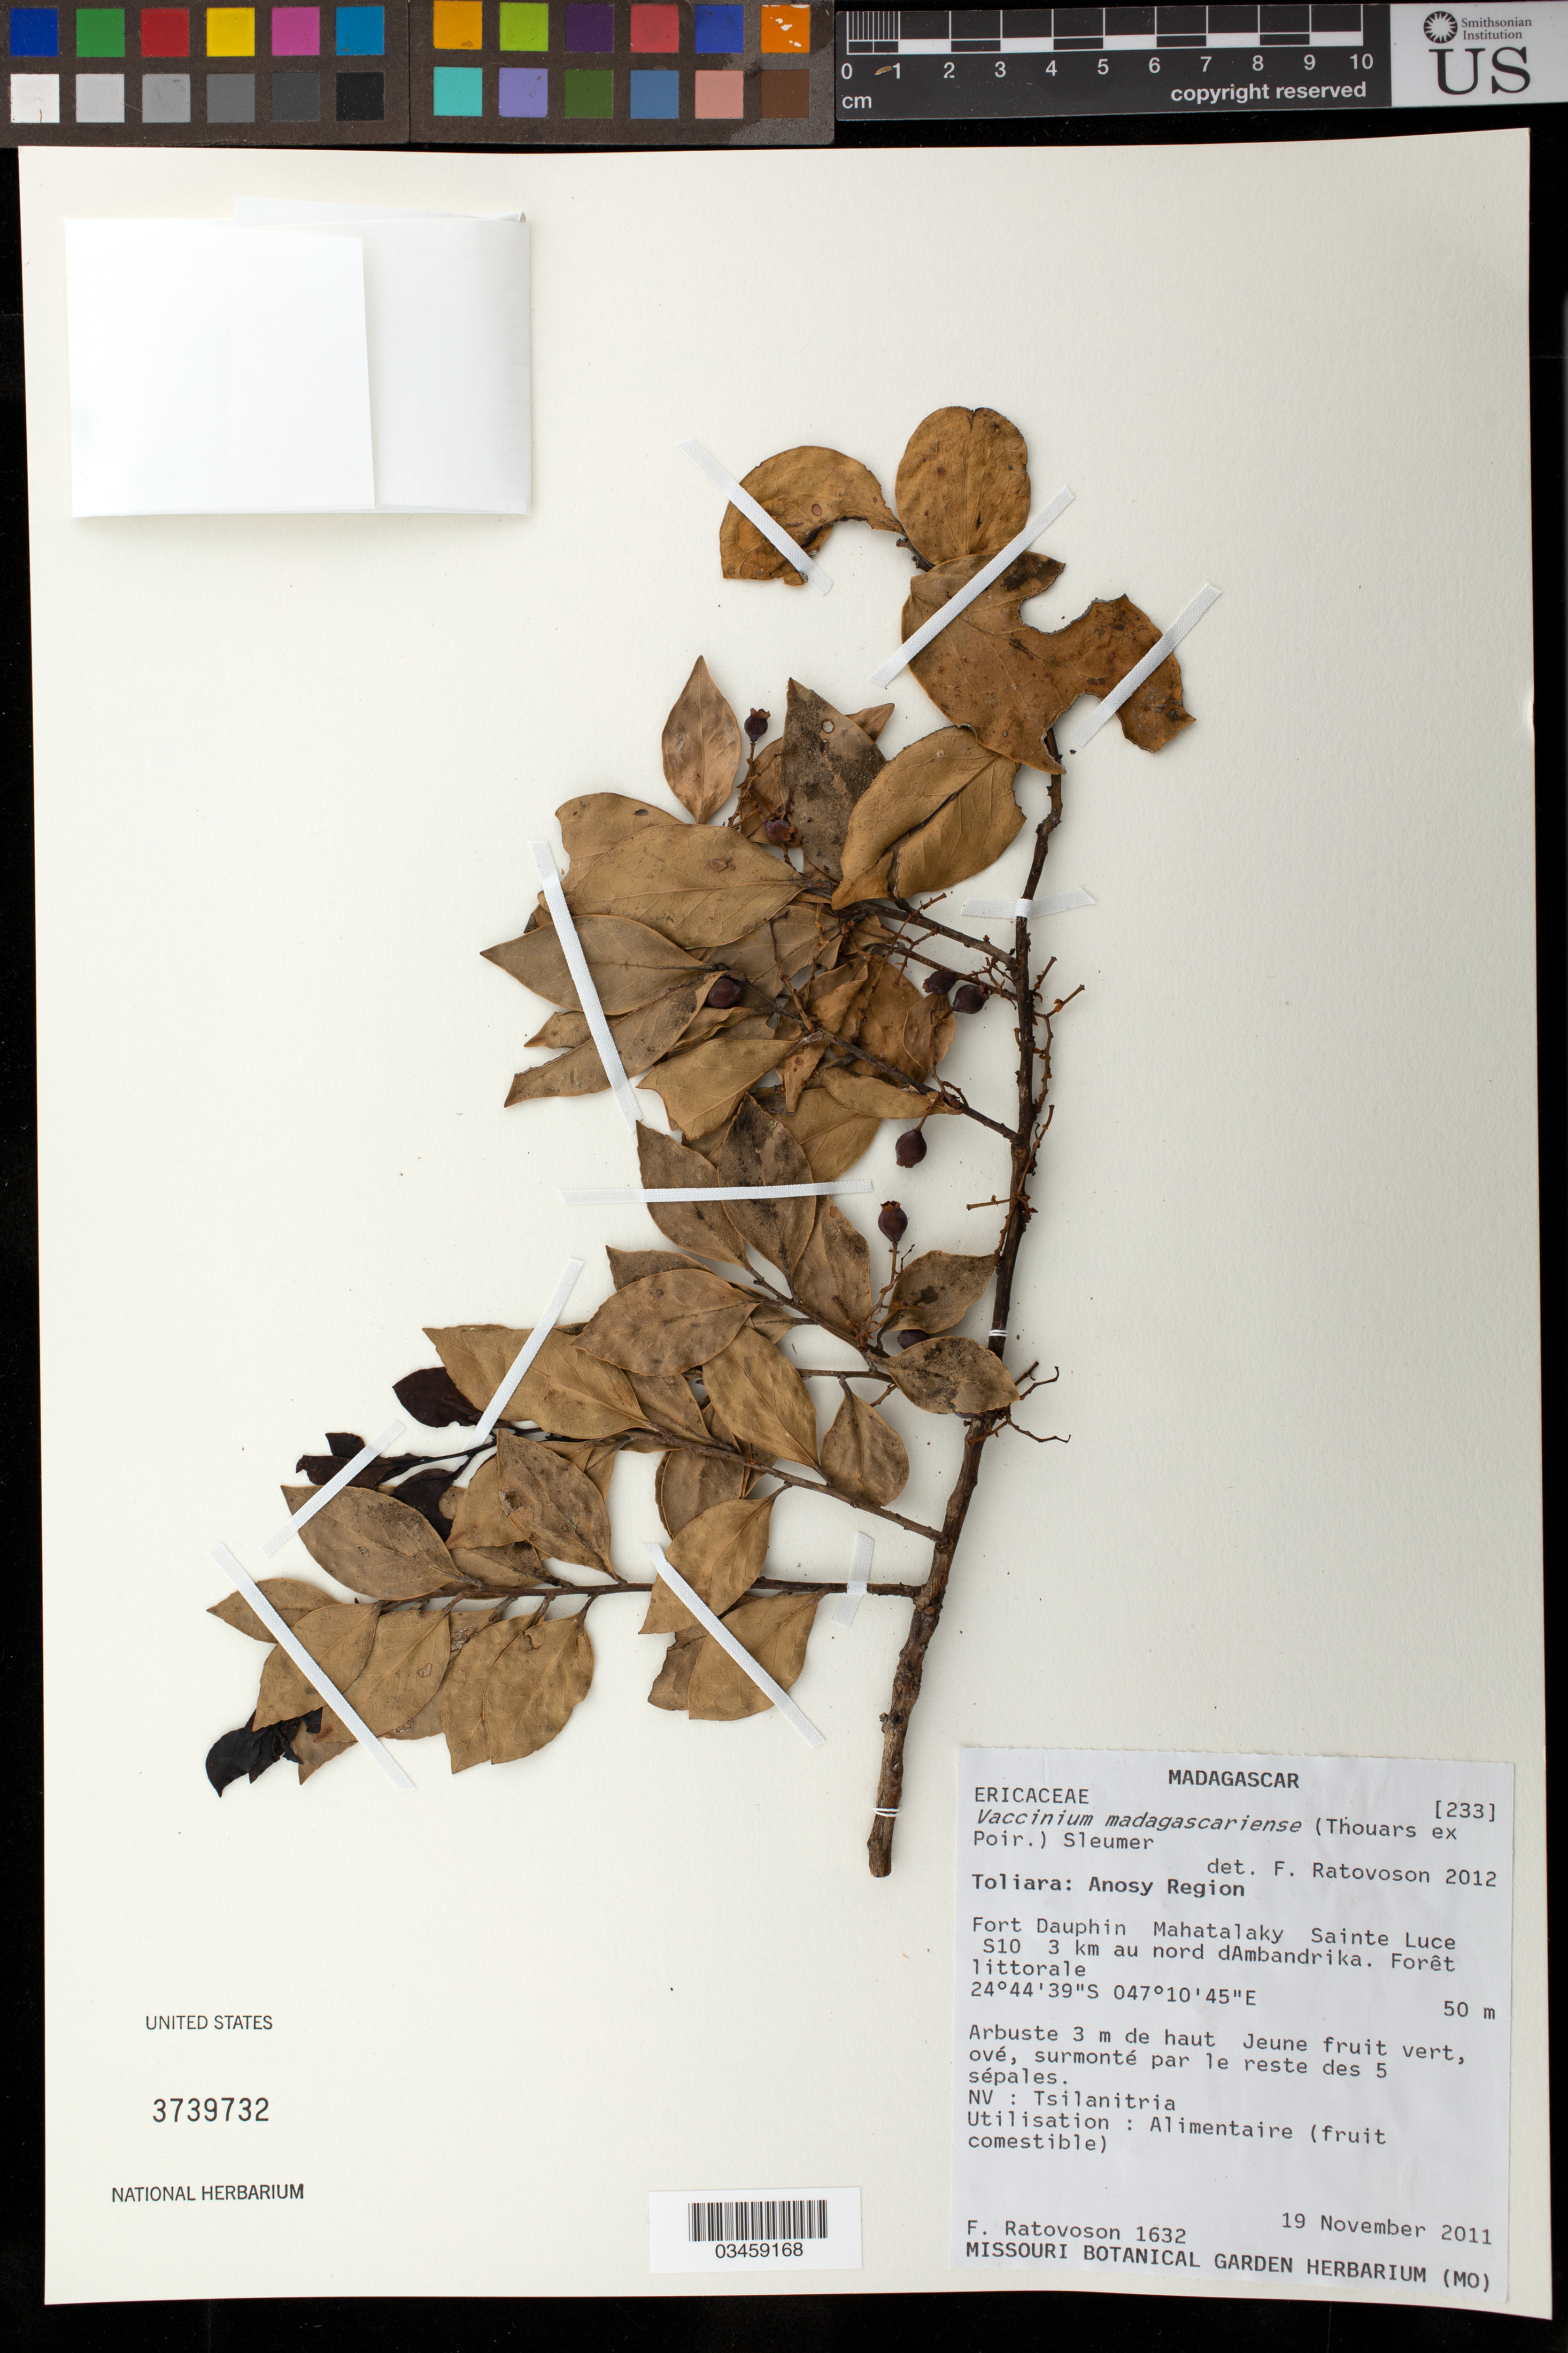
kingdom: Plantae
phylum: Tracheophyta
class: Magnoliopsida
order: Ericales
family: Ericaceae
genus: Vaccinium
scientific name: Vaccinium madagascariense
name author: (Thou. ex Poir.) Sleumer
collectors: F. Ratovoson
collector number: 1632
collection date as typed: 19 Nov 2011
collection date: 2011-11-19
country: Madagascar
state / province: Anosy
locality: Anosy Region. Fort Dauphin Mahatalaky Sainte Luce S 10 3 km au N d'Ambandrika.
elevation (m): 50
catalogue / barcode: US 3739732